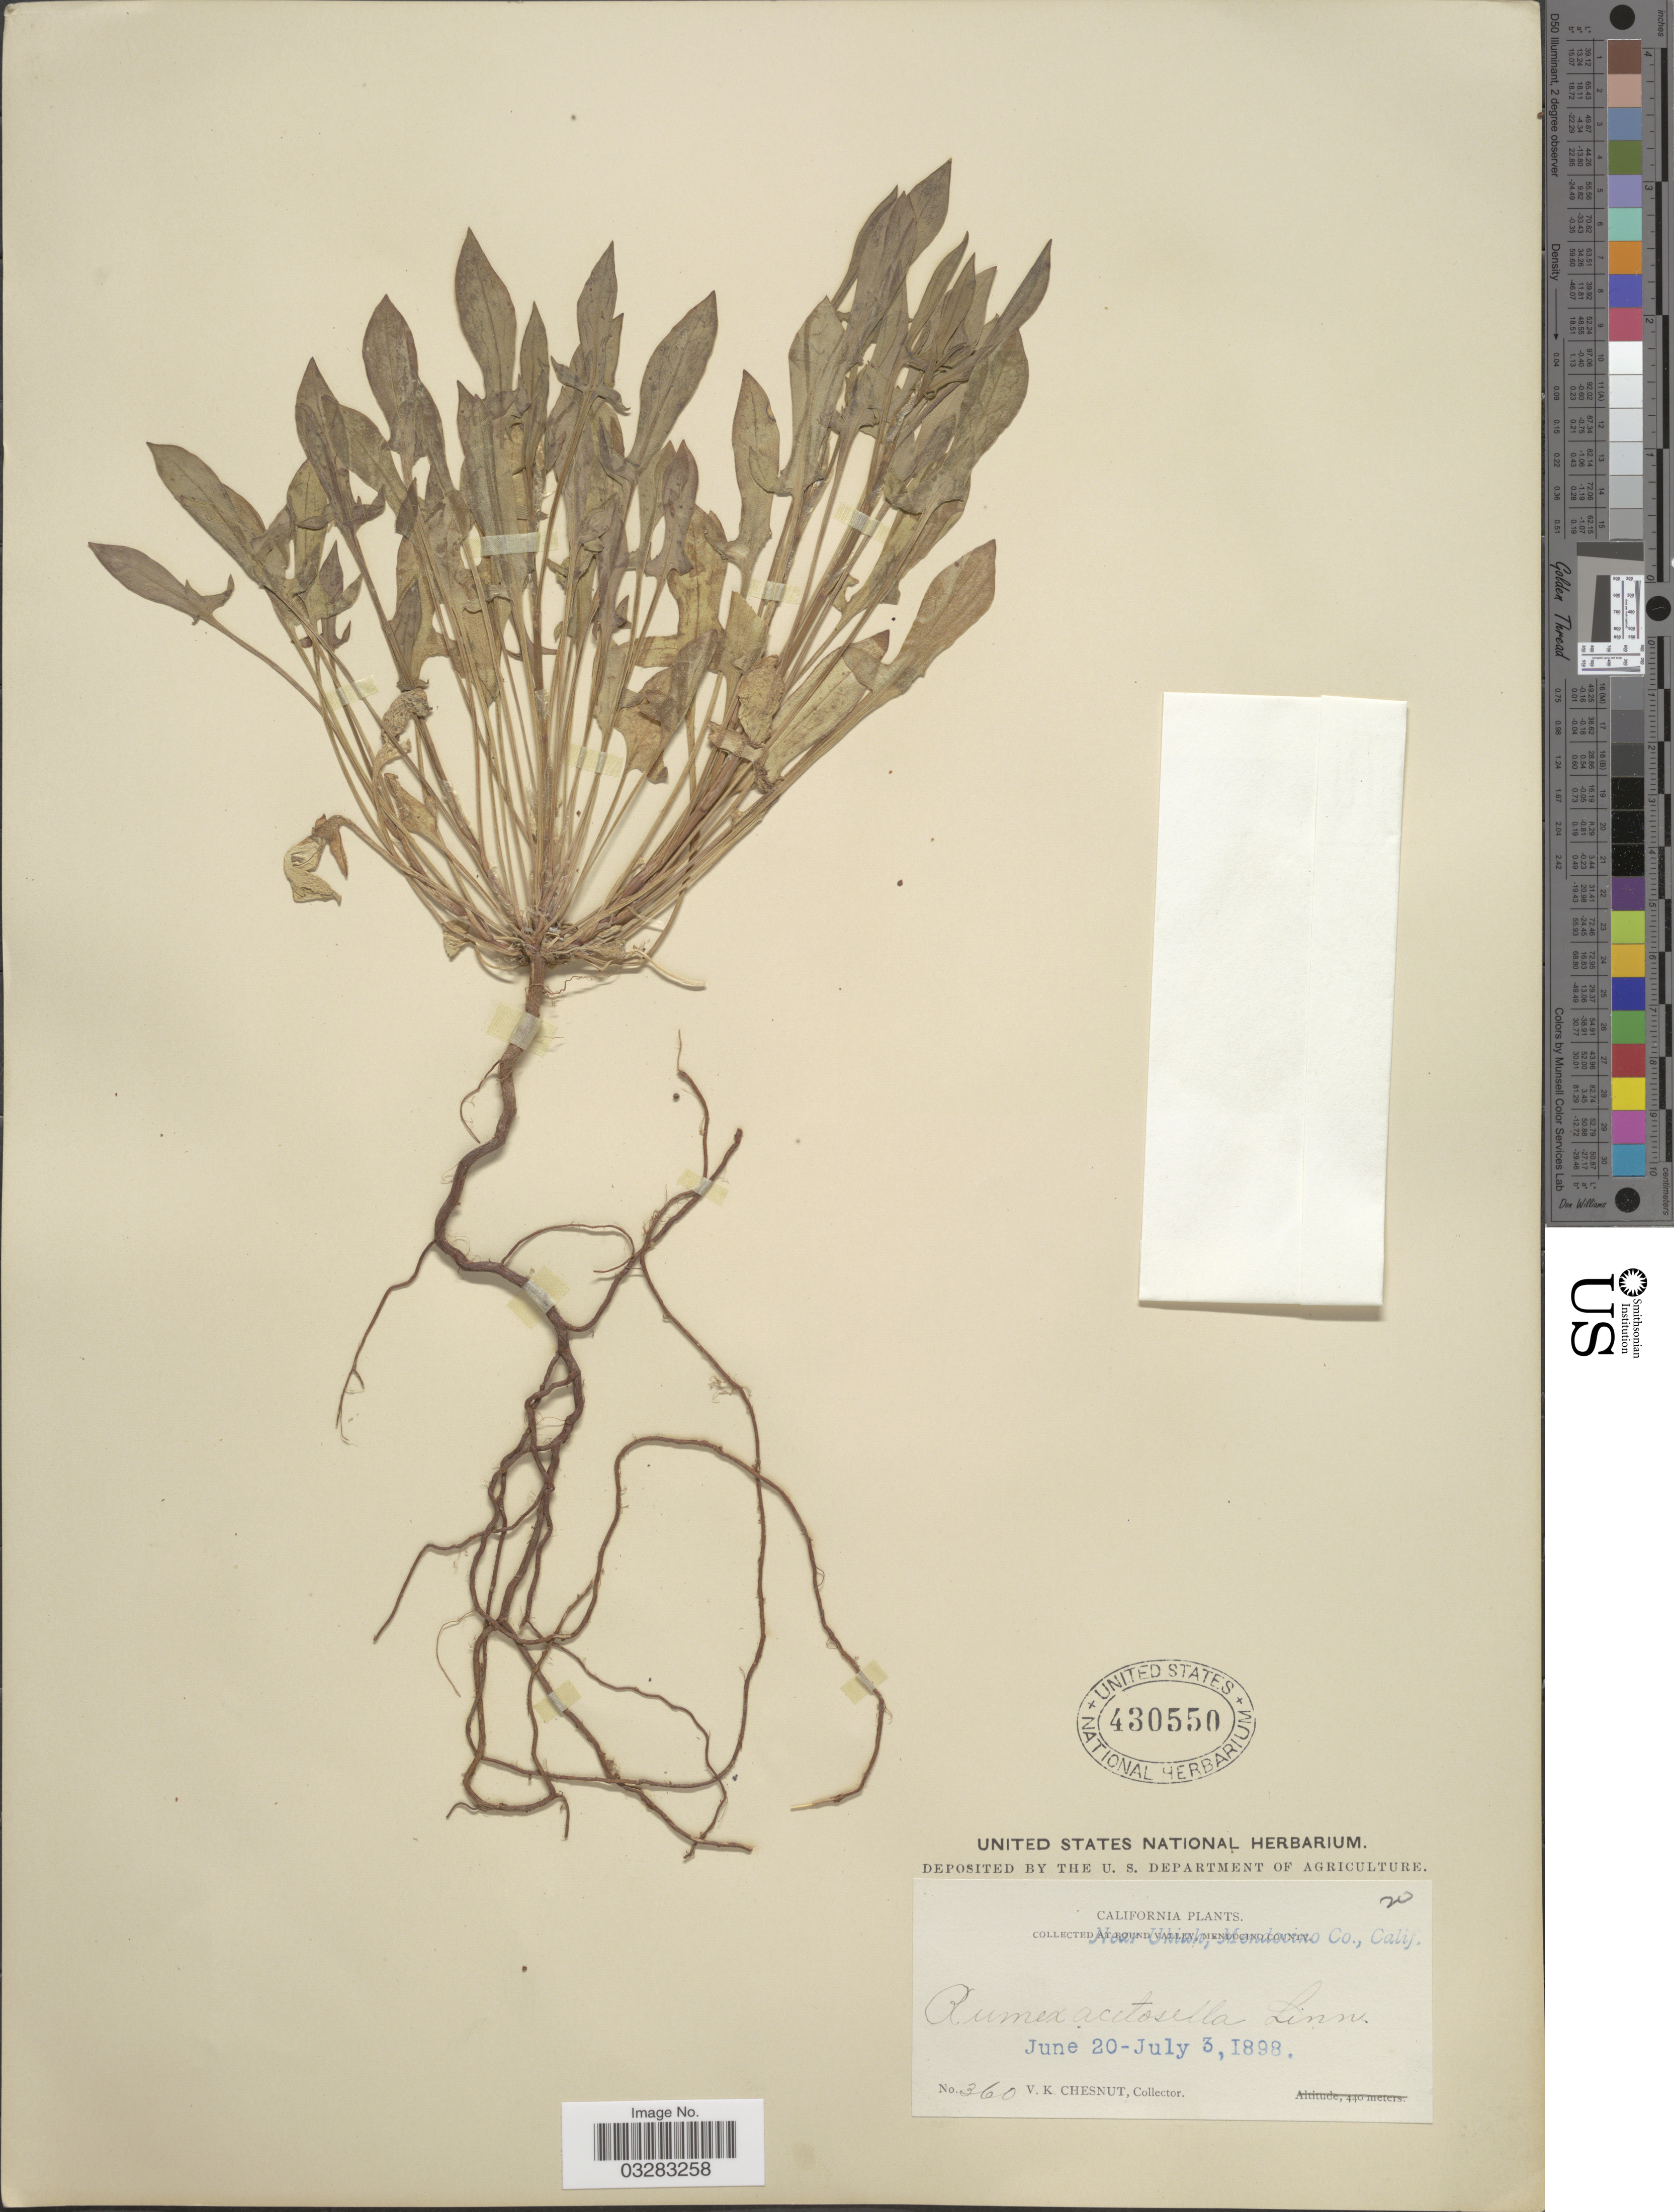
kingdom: Plantae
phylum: Tracheophyta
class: Magnoliopsida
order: Caryophyllales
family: Polygonaceae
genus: Rumex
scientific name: Rumex acetosella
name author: L.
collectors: V. Chesnut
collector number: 360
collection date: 1898-06-20/1898-07-03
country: United States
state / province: California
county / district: Mendocino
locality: Near Ukiah, Mendocino Co.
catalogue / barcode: US 430550